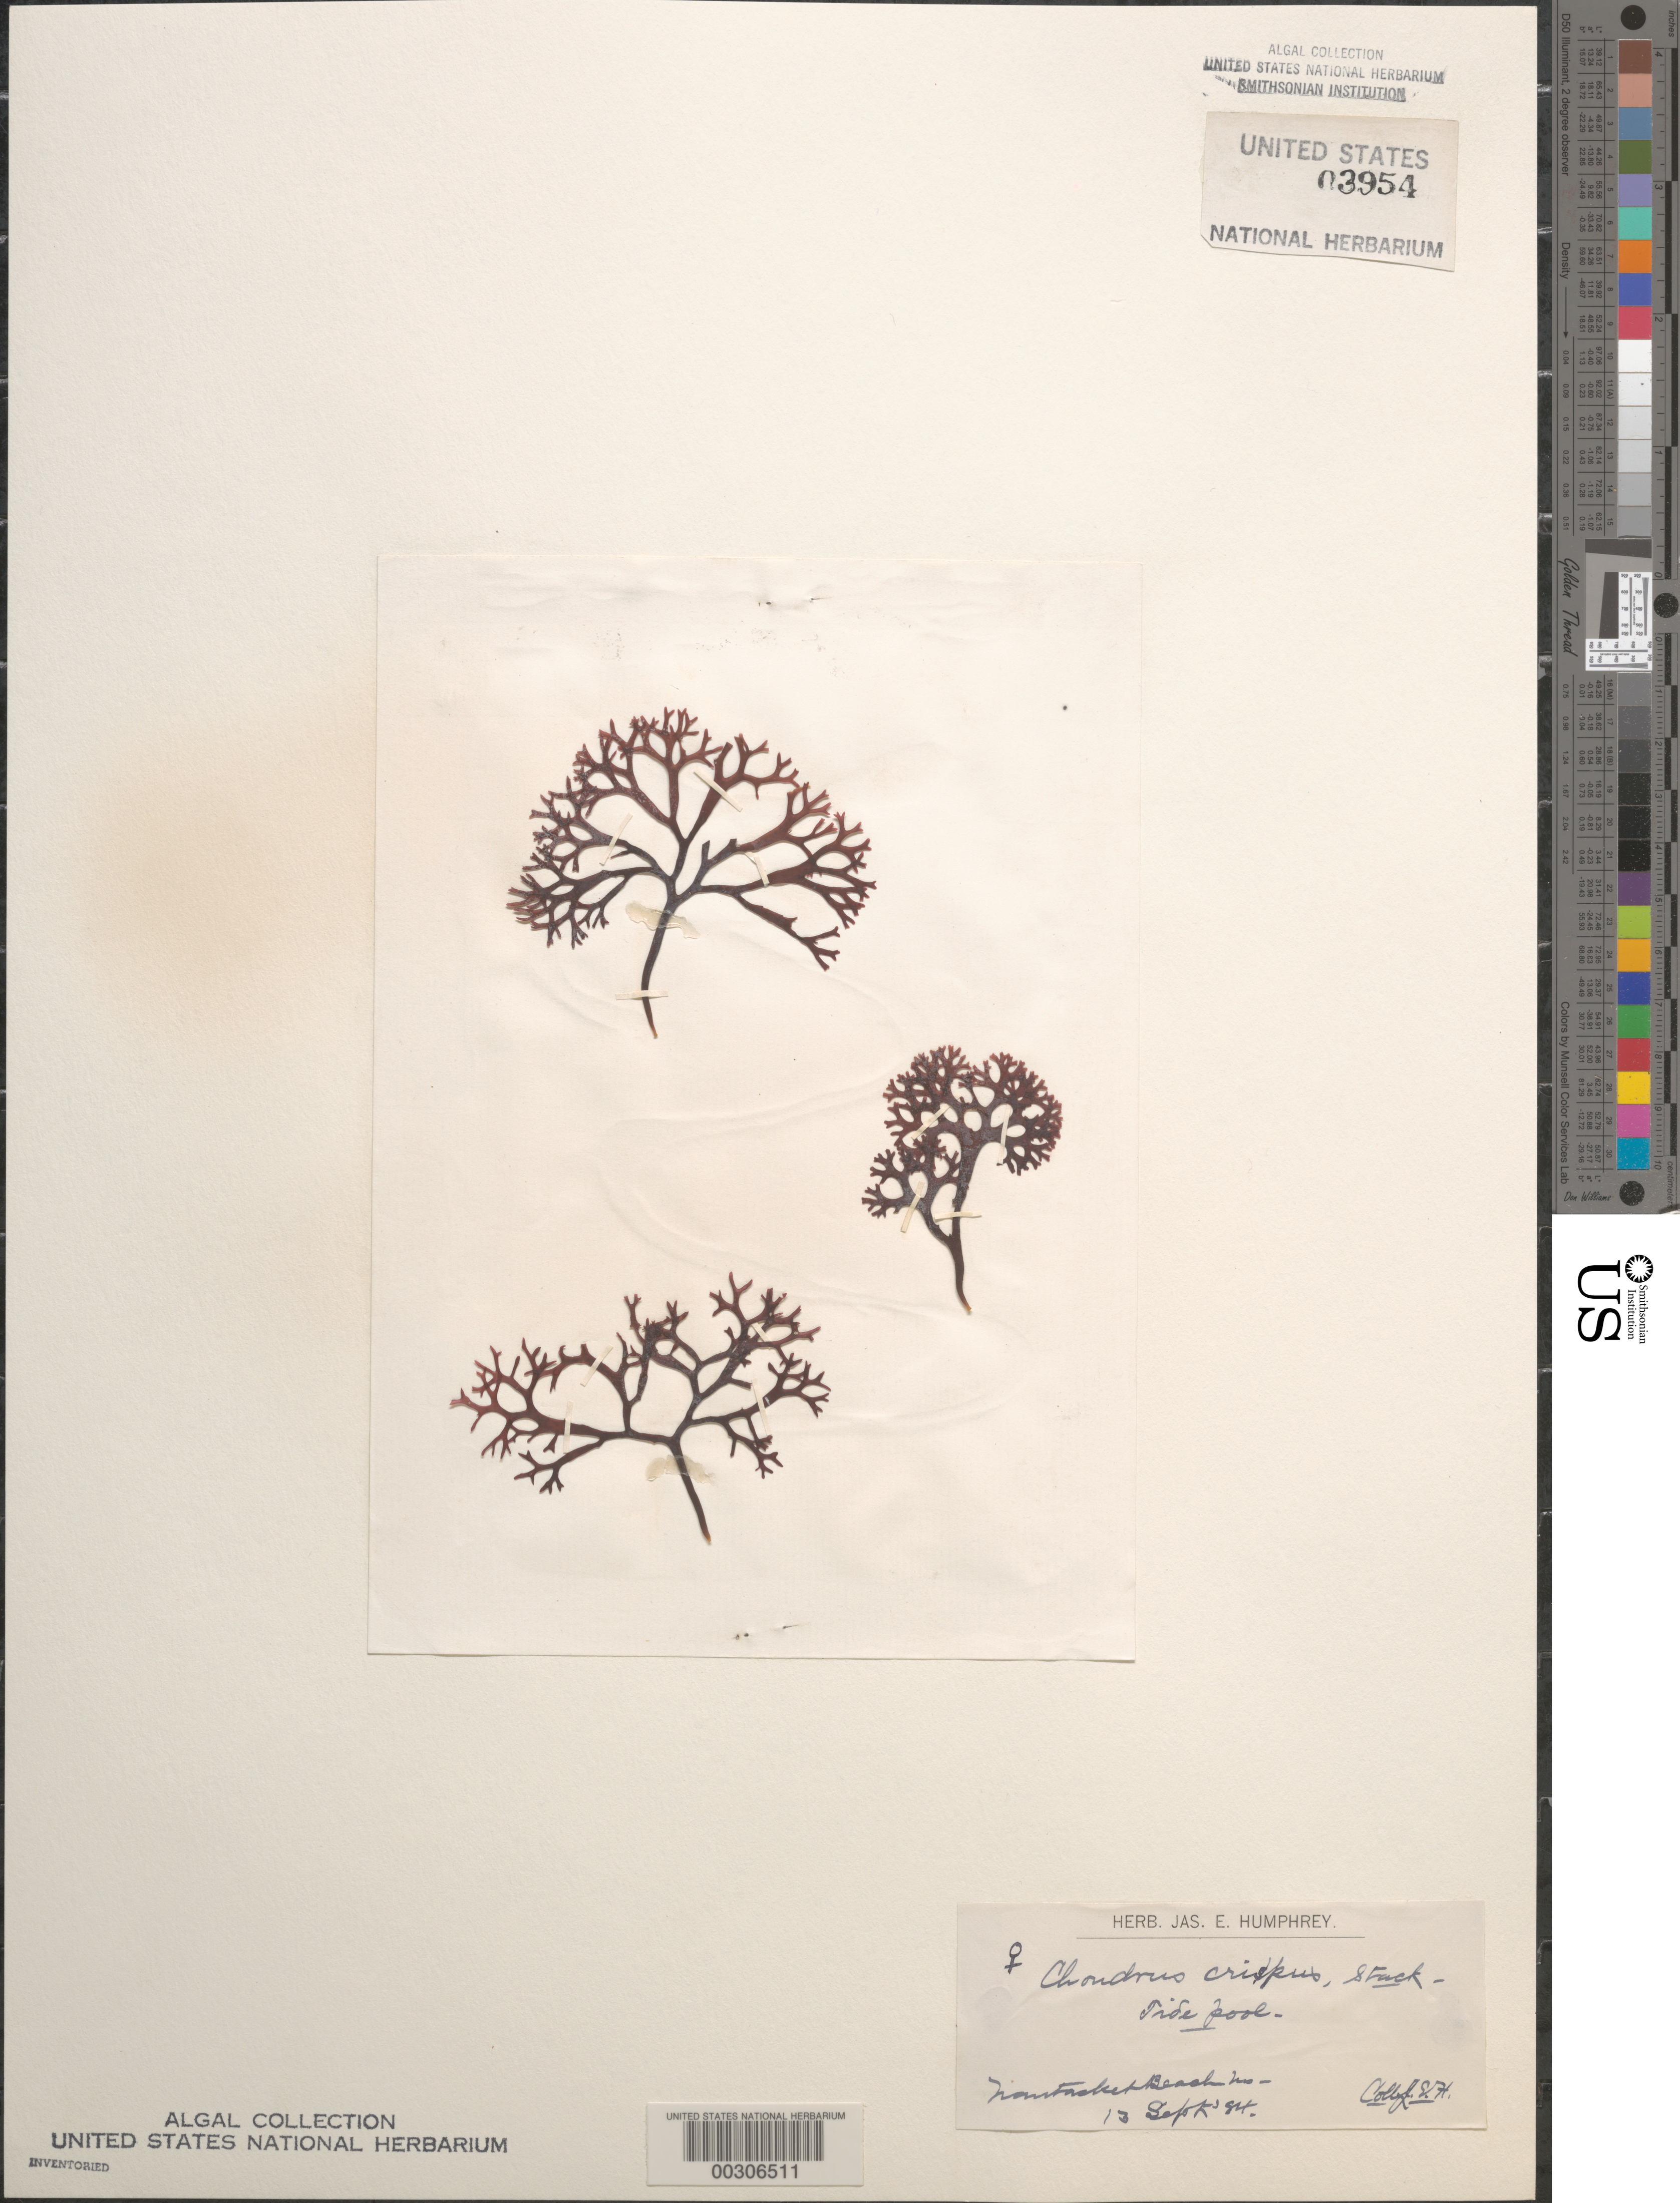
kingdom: Plantae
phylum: Rhodophyta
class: Florideophyceae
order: Gigartinales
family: Gigartinaceae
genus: Chondrus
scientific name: Chondrus crispus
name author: Stackh.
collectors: J. Humphrey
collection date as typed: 13 Sep 1884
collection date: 1884-09-13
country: United States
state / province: Massachusetts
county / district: Plymouth County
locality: Nantasket Beach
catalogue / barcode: US 3954